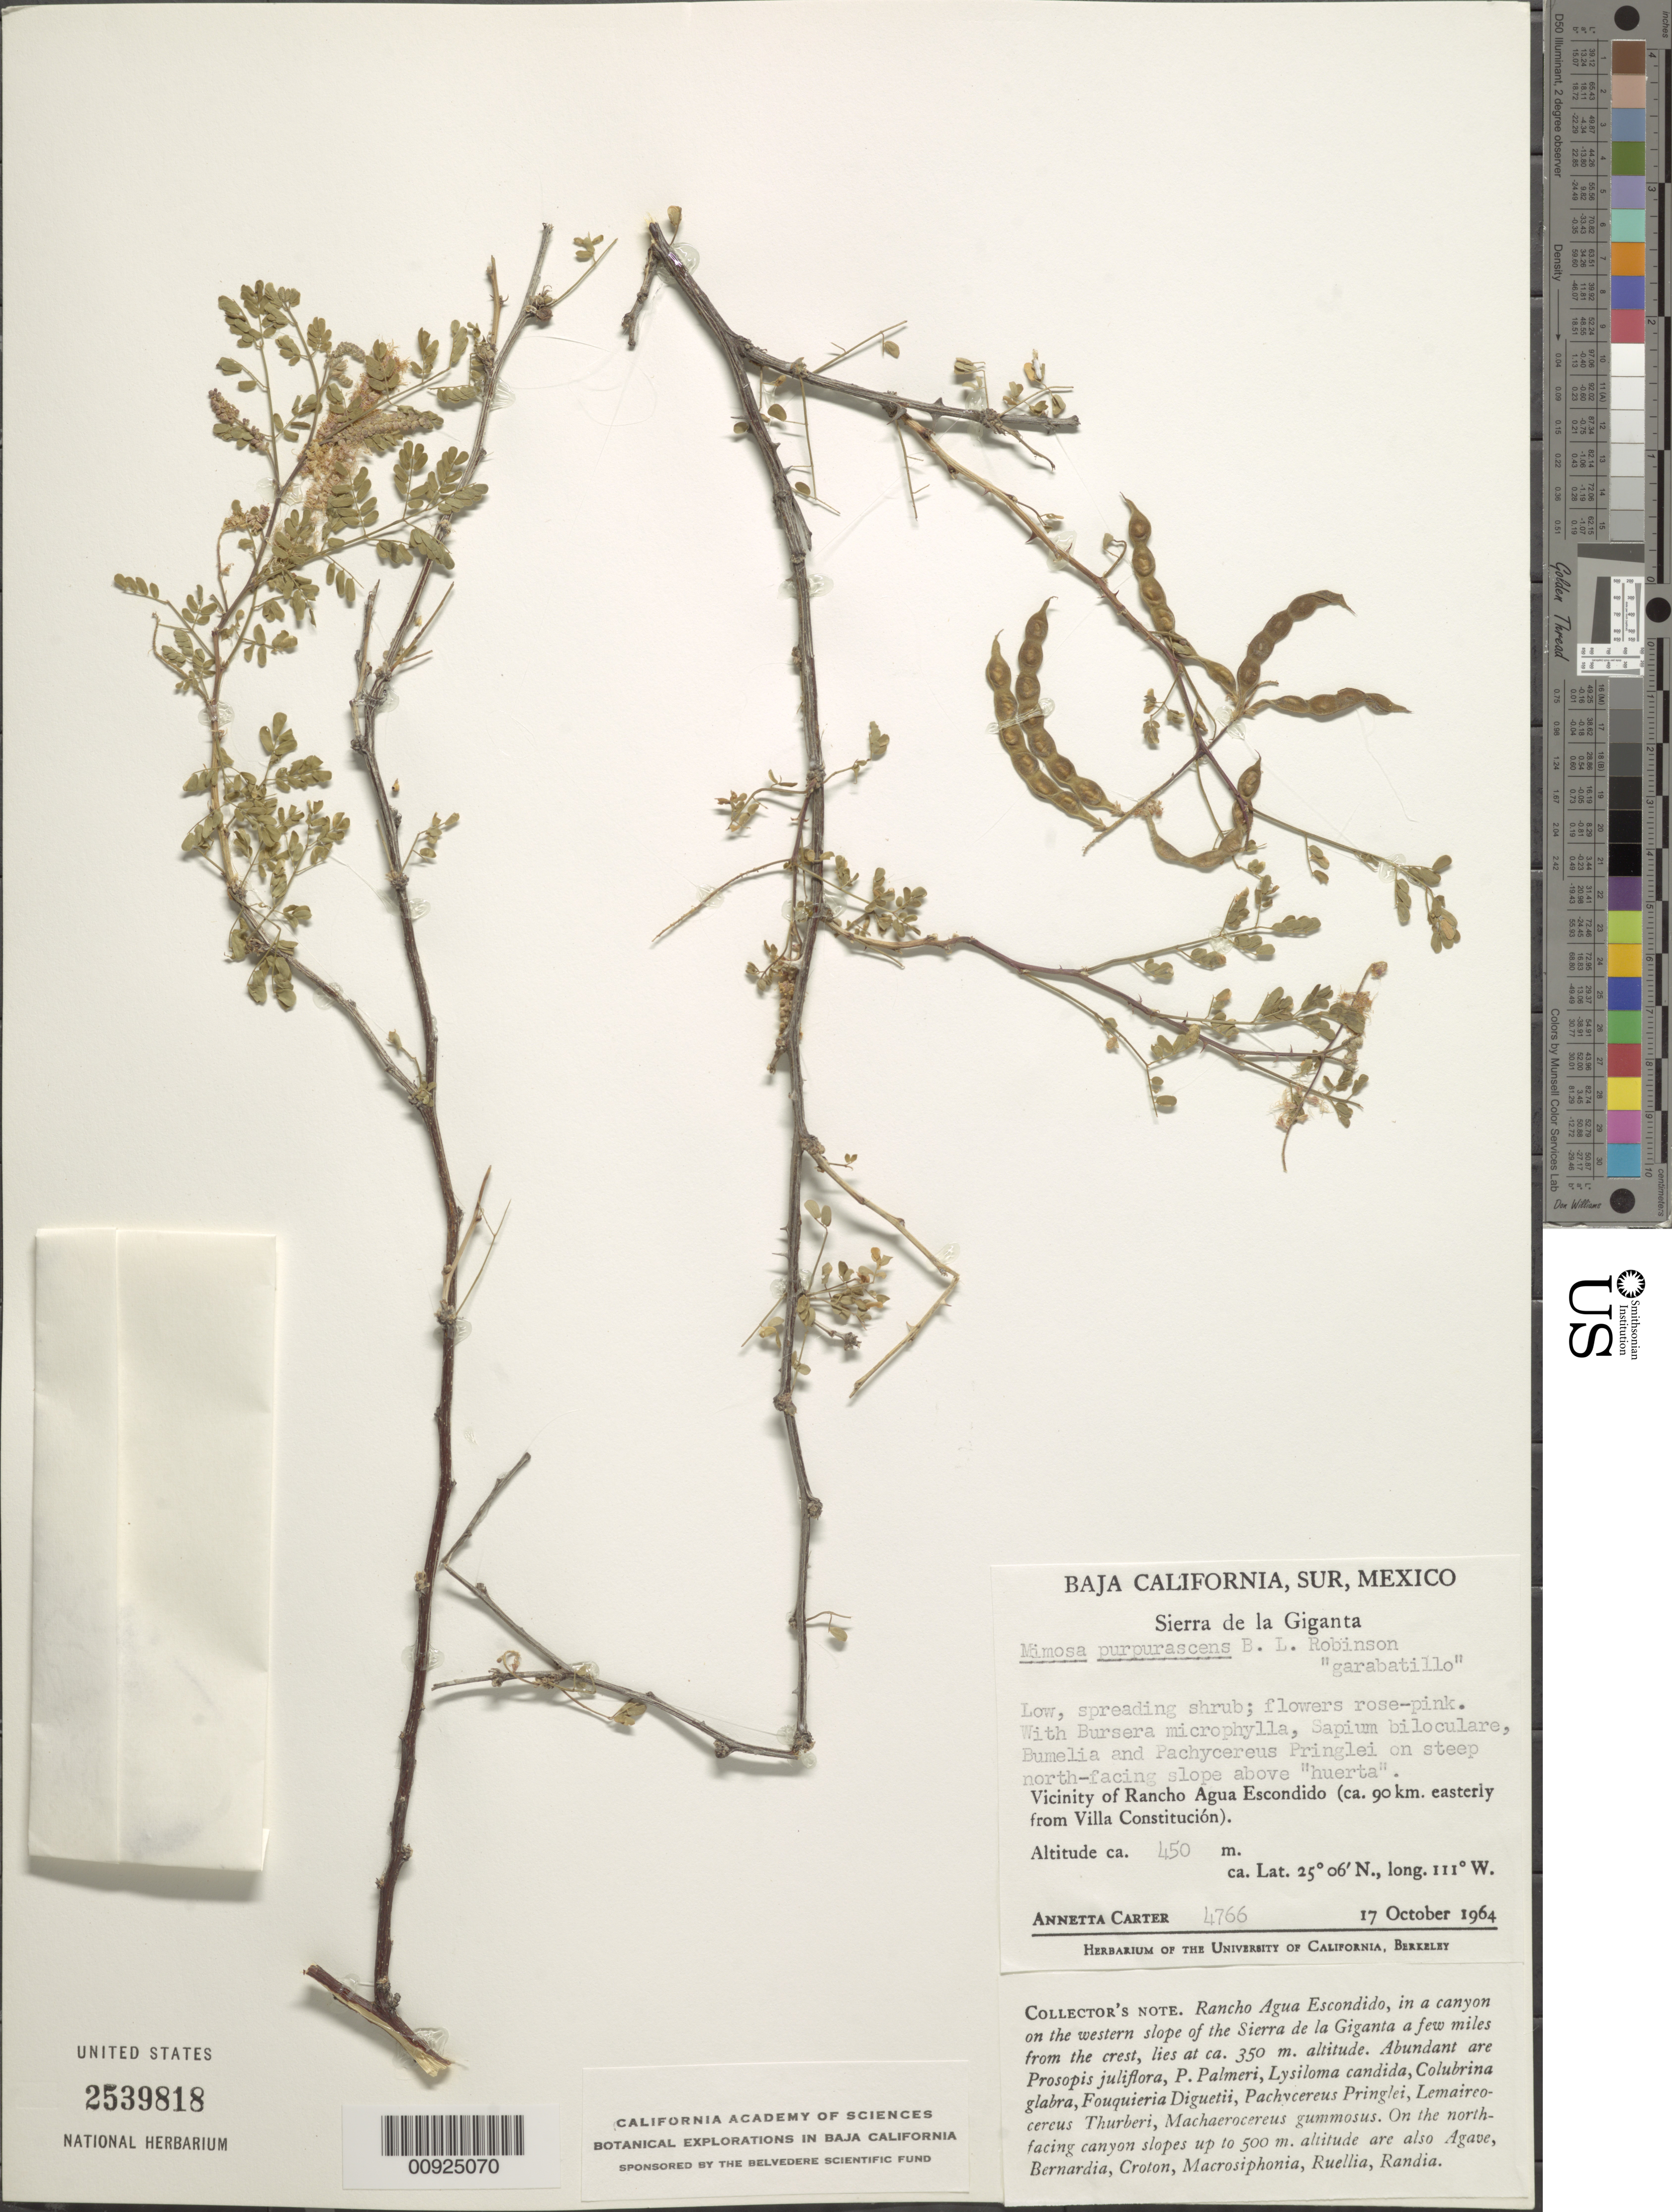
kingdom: Plantae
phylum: Tracheophyta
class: Magnoliopsida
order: Fabales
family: Fabaceae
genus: Mimosa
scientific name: Mimosa purpurascens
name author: B.L. Rob.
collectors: A. Carter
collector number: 4766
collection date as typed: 17 Oct 1964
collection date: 1964-10-17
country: Mexico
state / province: Baja California Sur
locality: Vicinity of Rancho Agua Escondido (ca. 90 km. easterly from Villa Constitución), on steep north-facing slope above "huerta".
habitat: With Bursera microphylla, Sapium biloculare, Bumelia and Pachycereus pringlei on steep north-facing slope.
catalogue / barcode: US 2539818